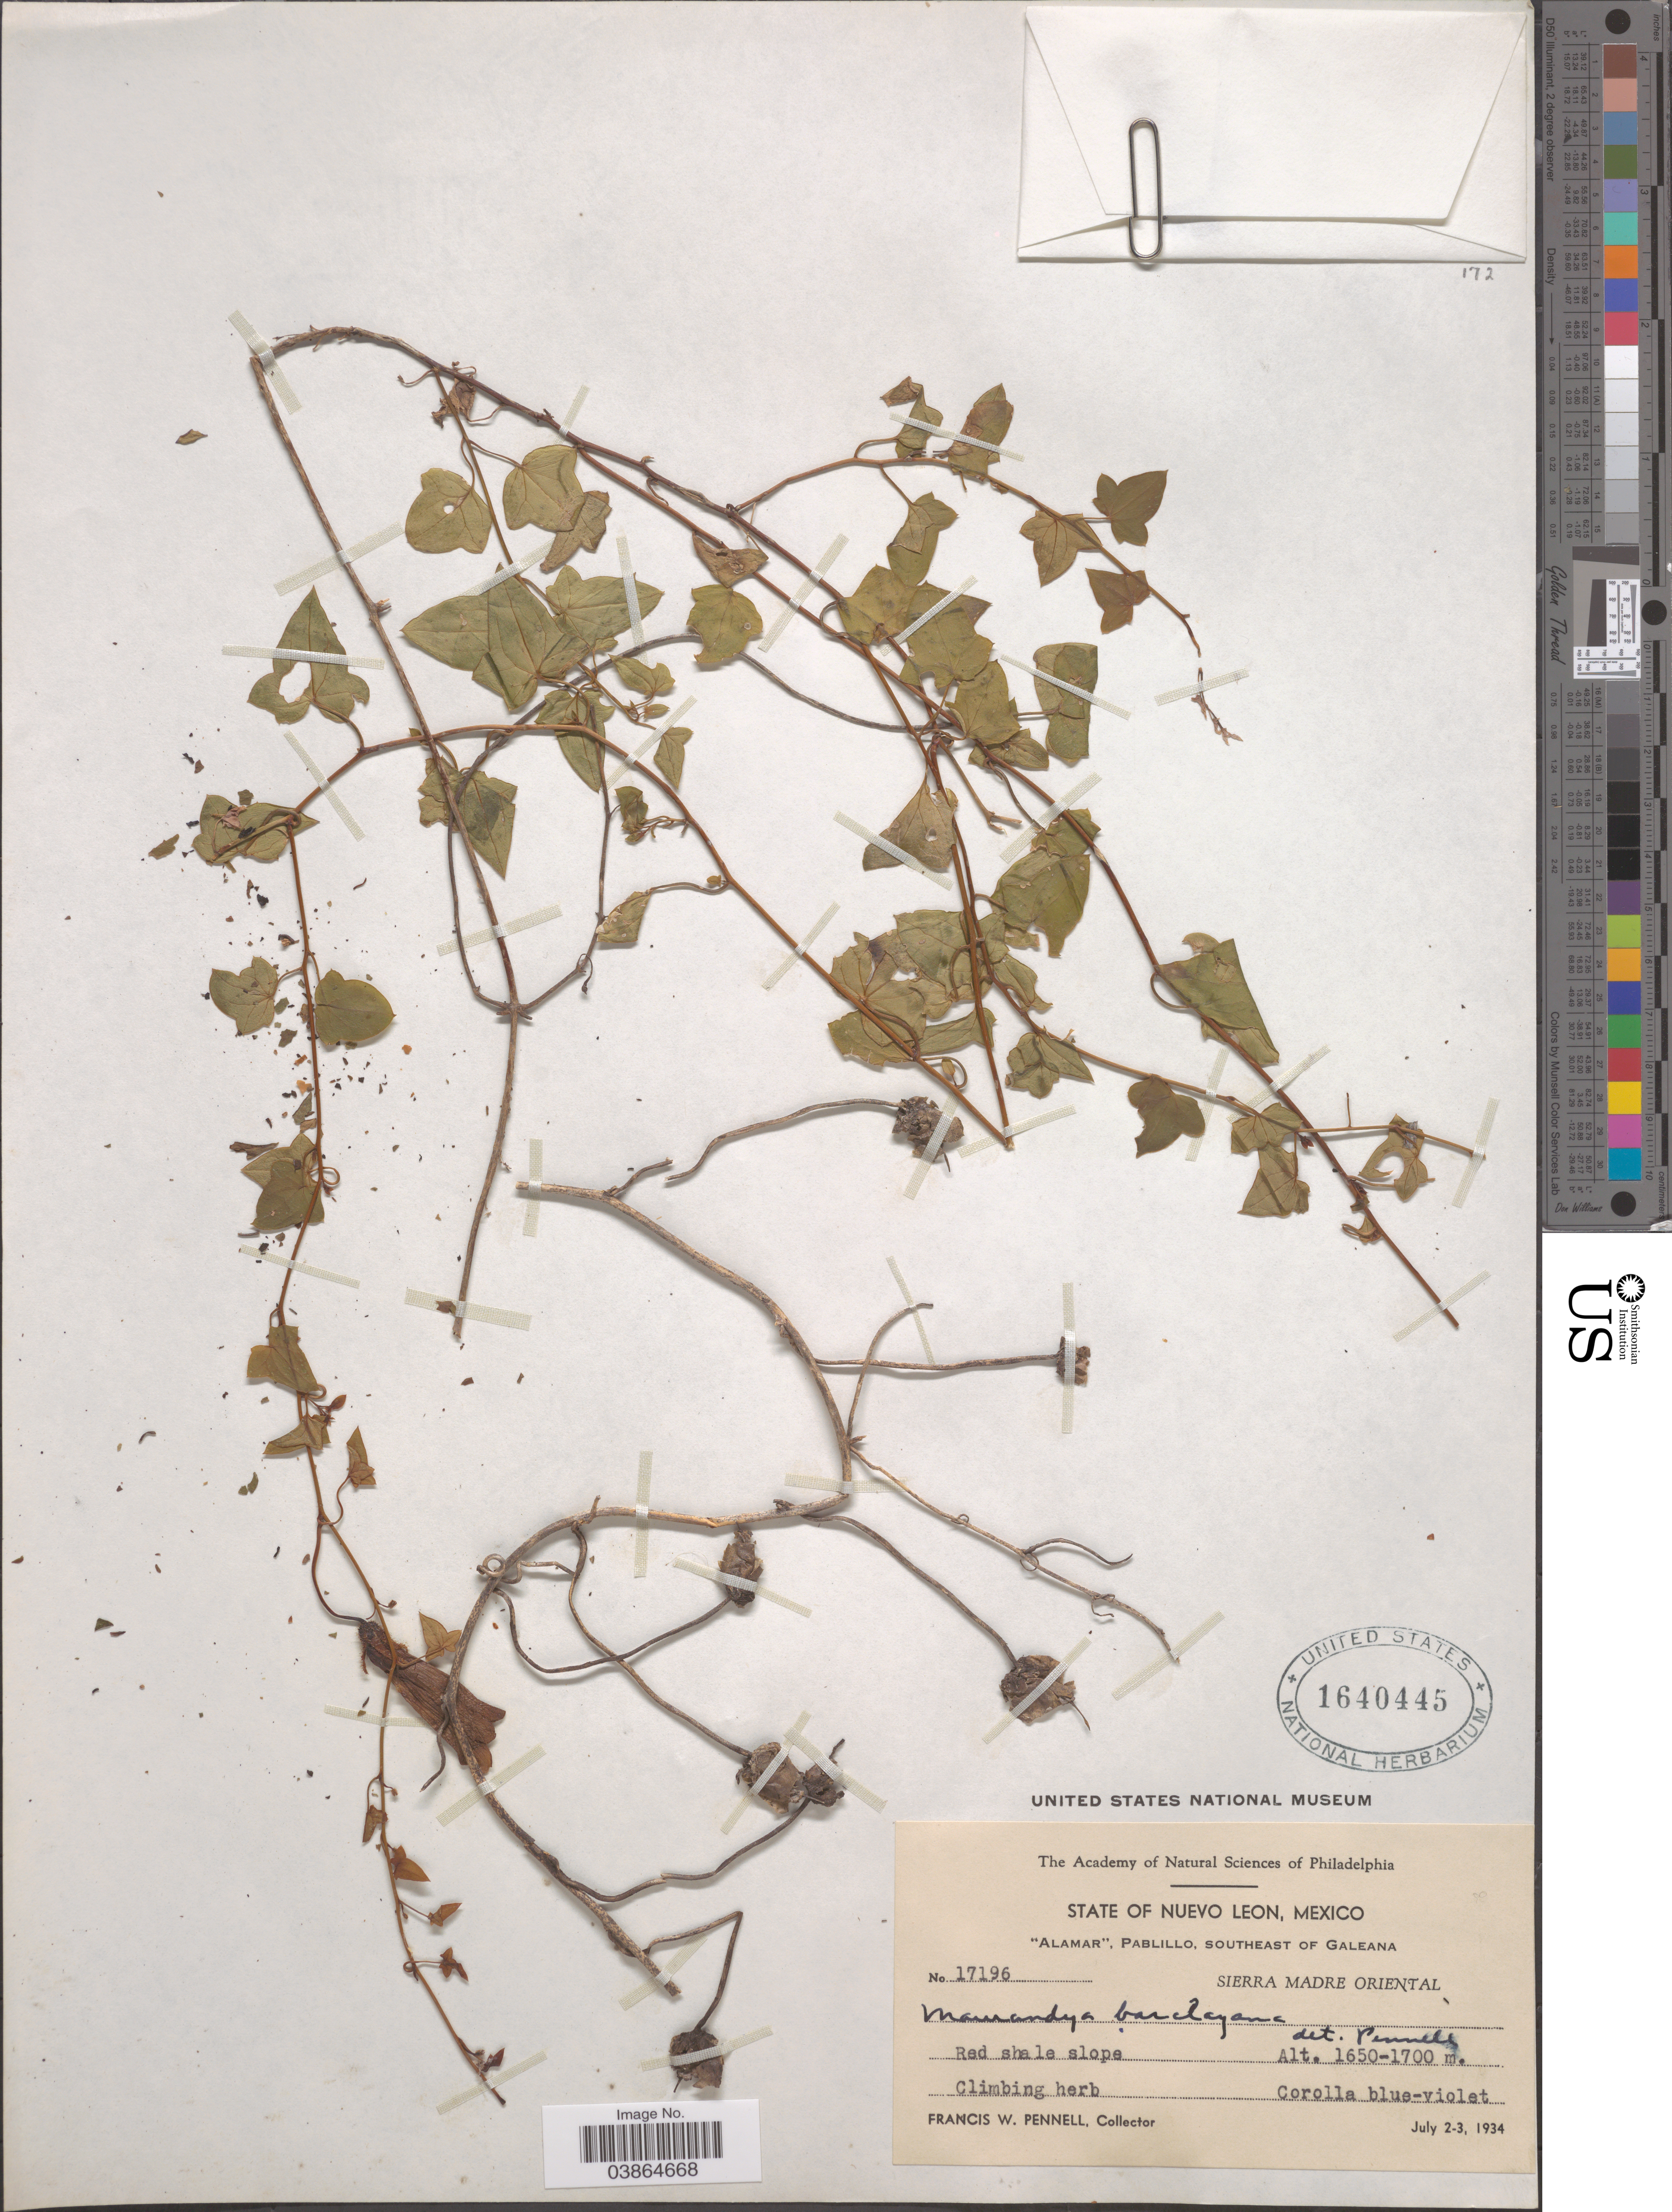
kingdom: Plantae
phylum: Tracheophyta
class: Magnoliopsida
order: Lamiales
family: Plantaginaceae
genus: Maurandya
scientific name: Maurandya barclayana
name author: Lindl.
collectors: F. W. Pennell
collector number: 17196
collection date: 1934-07-02/1934-07-03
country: Mexico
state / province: Nuevo León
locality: Alamar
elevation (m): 1650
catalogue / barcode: US 1640445